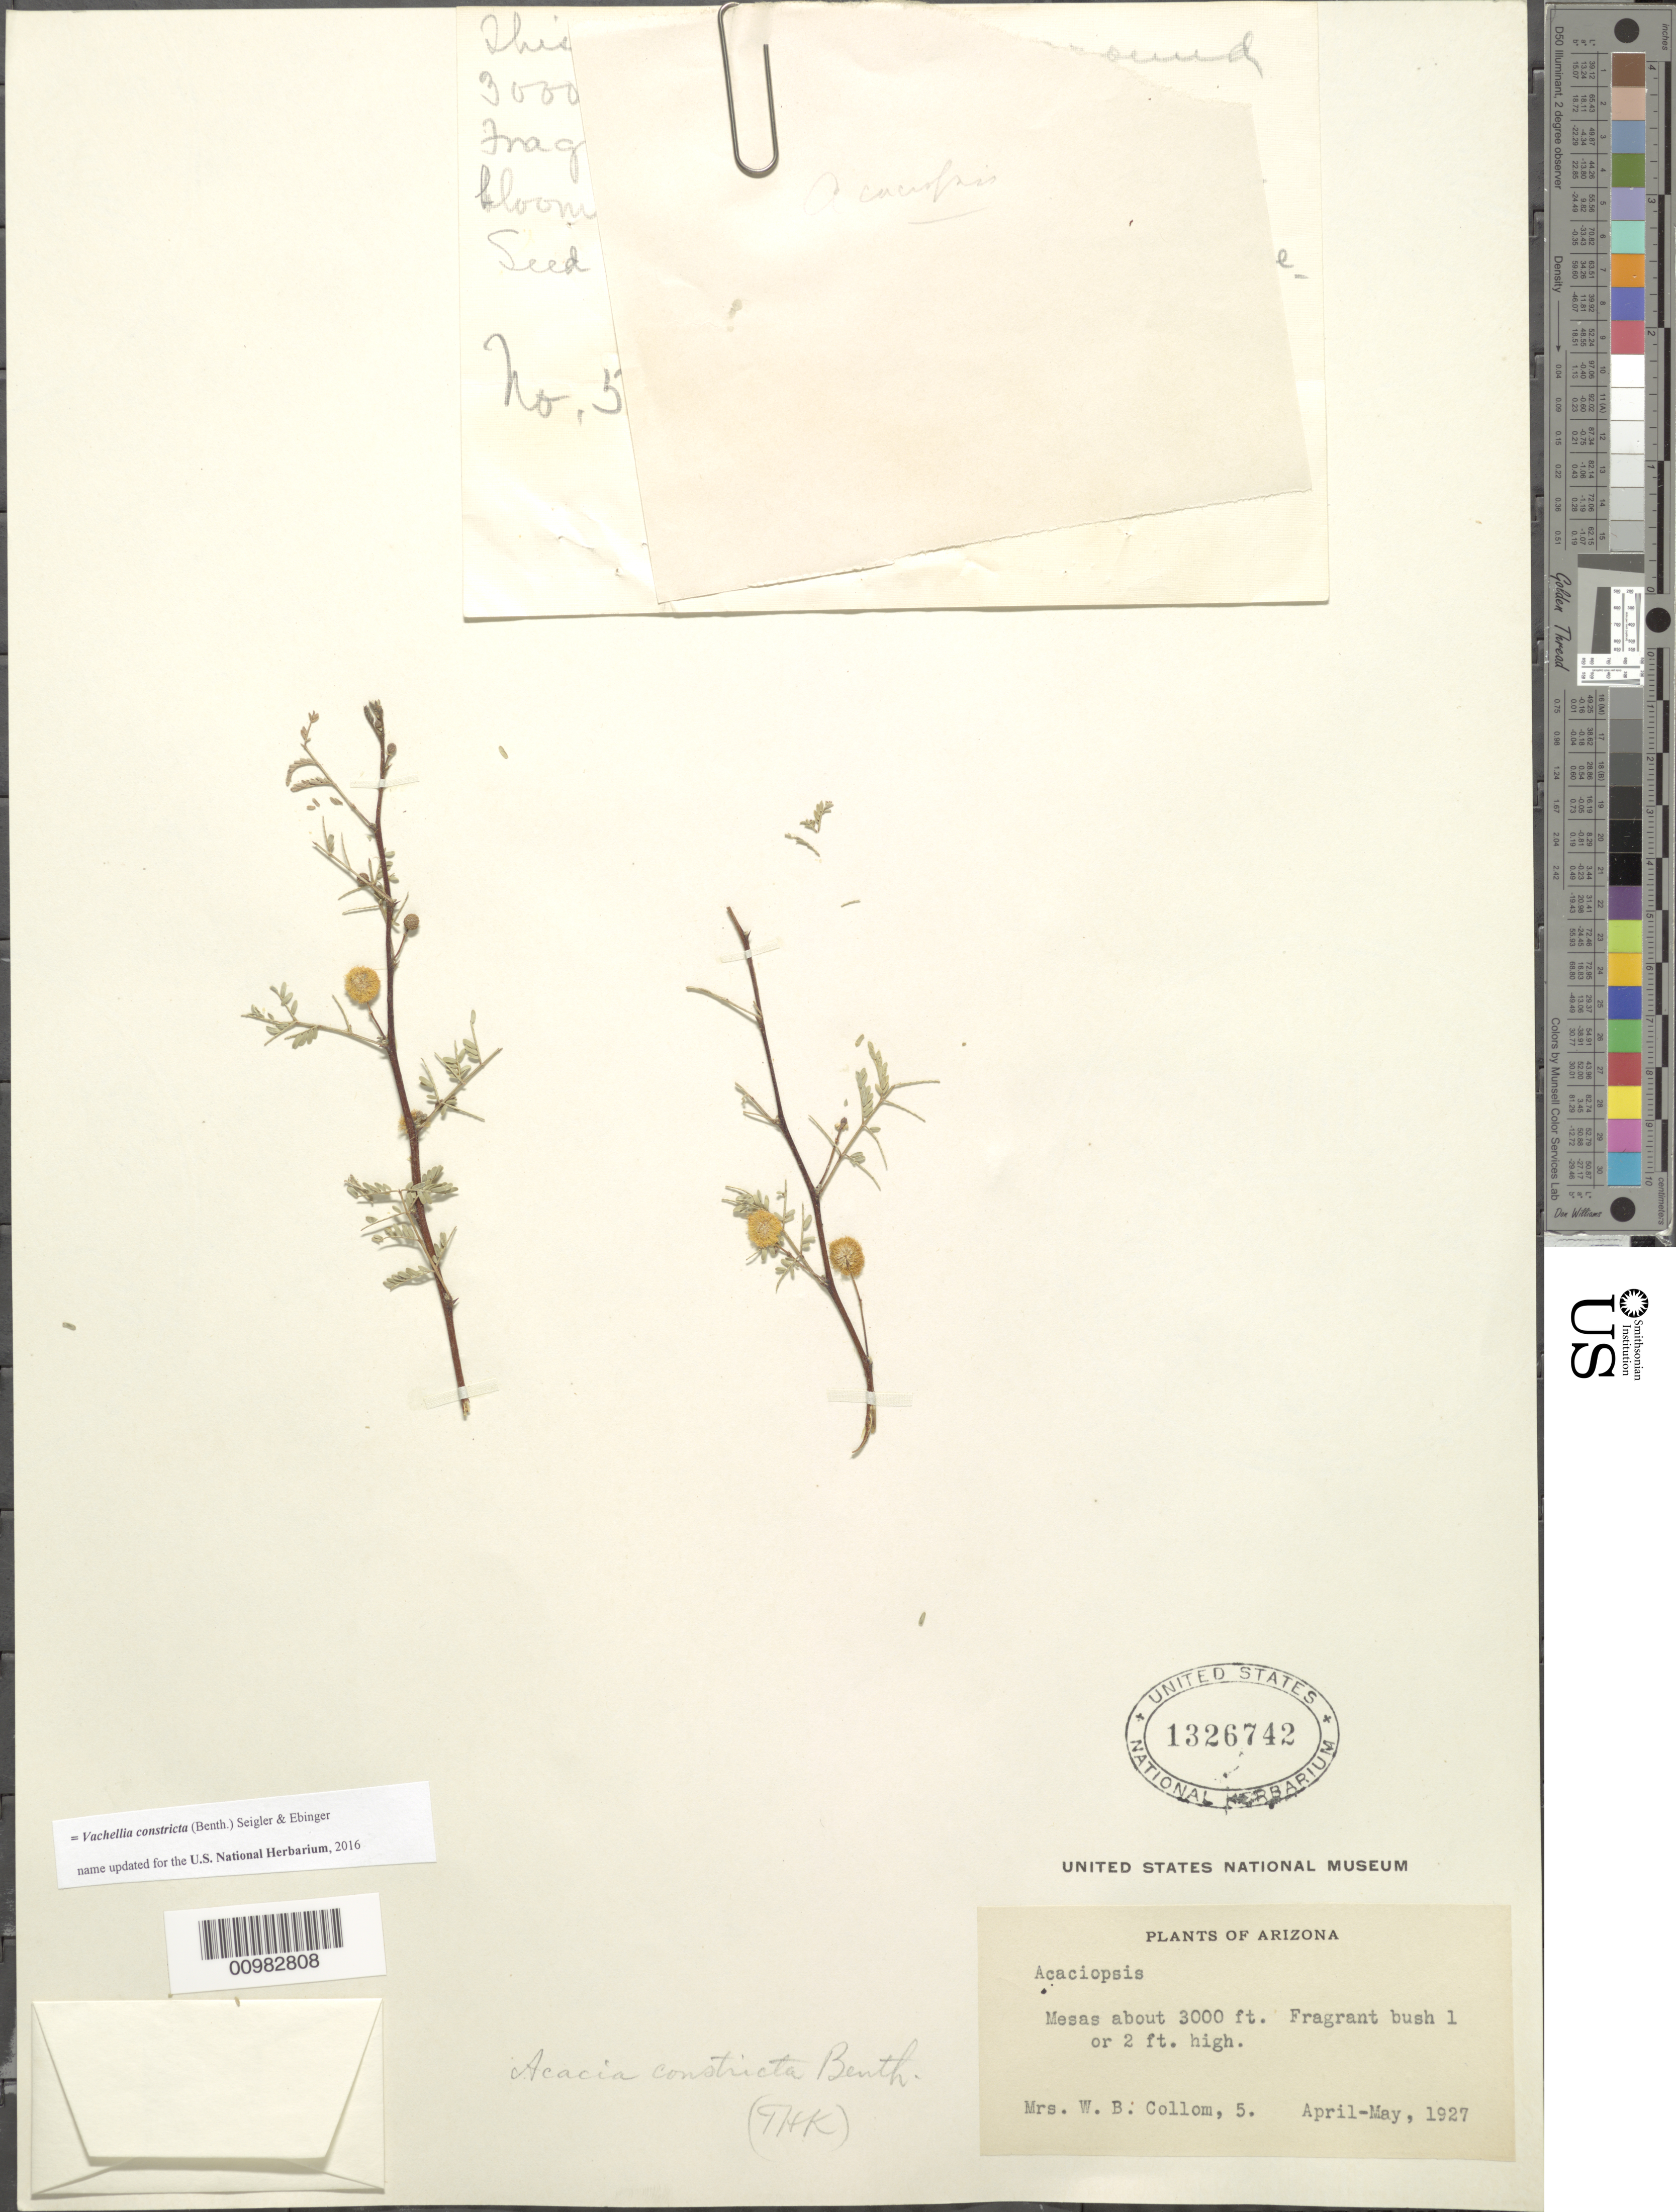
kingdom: Plantae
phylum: Tracheophyta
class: Magnoliopsida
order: Fabales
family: Fabaceae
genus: Vachellia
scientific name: Vachellia constricta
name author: (Benth.) Seigler & Ebinger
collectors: W. Collom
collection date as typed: Apr 1927 to -- May 1927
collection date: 1927-04/1927-05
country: United States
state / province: Arizona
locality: Mesas about 3000 ft.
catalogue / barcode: US 1326742